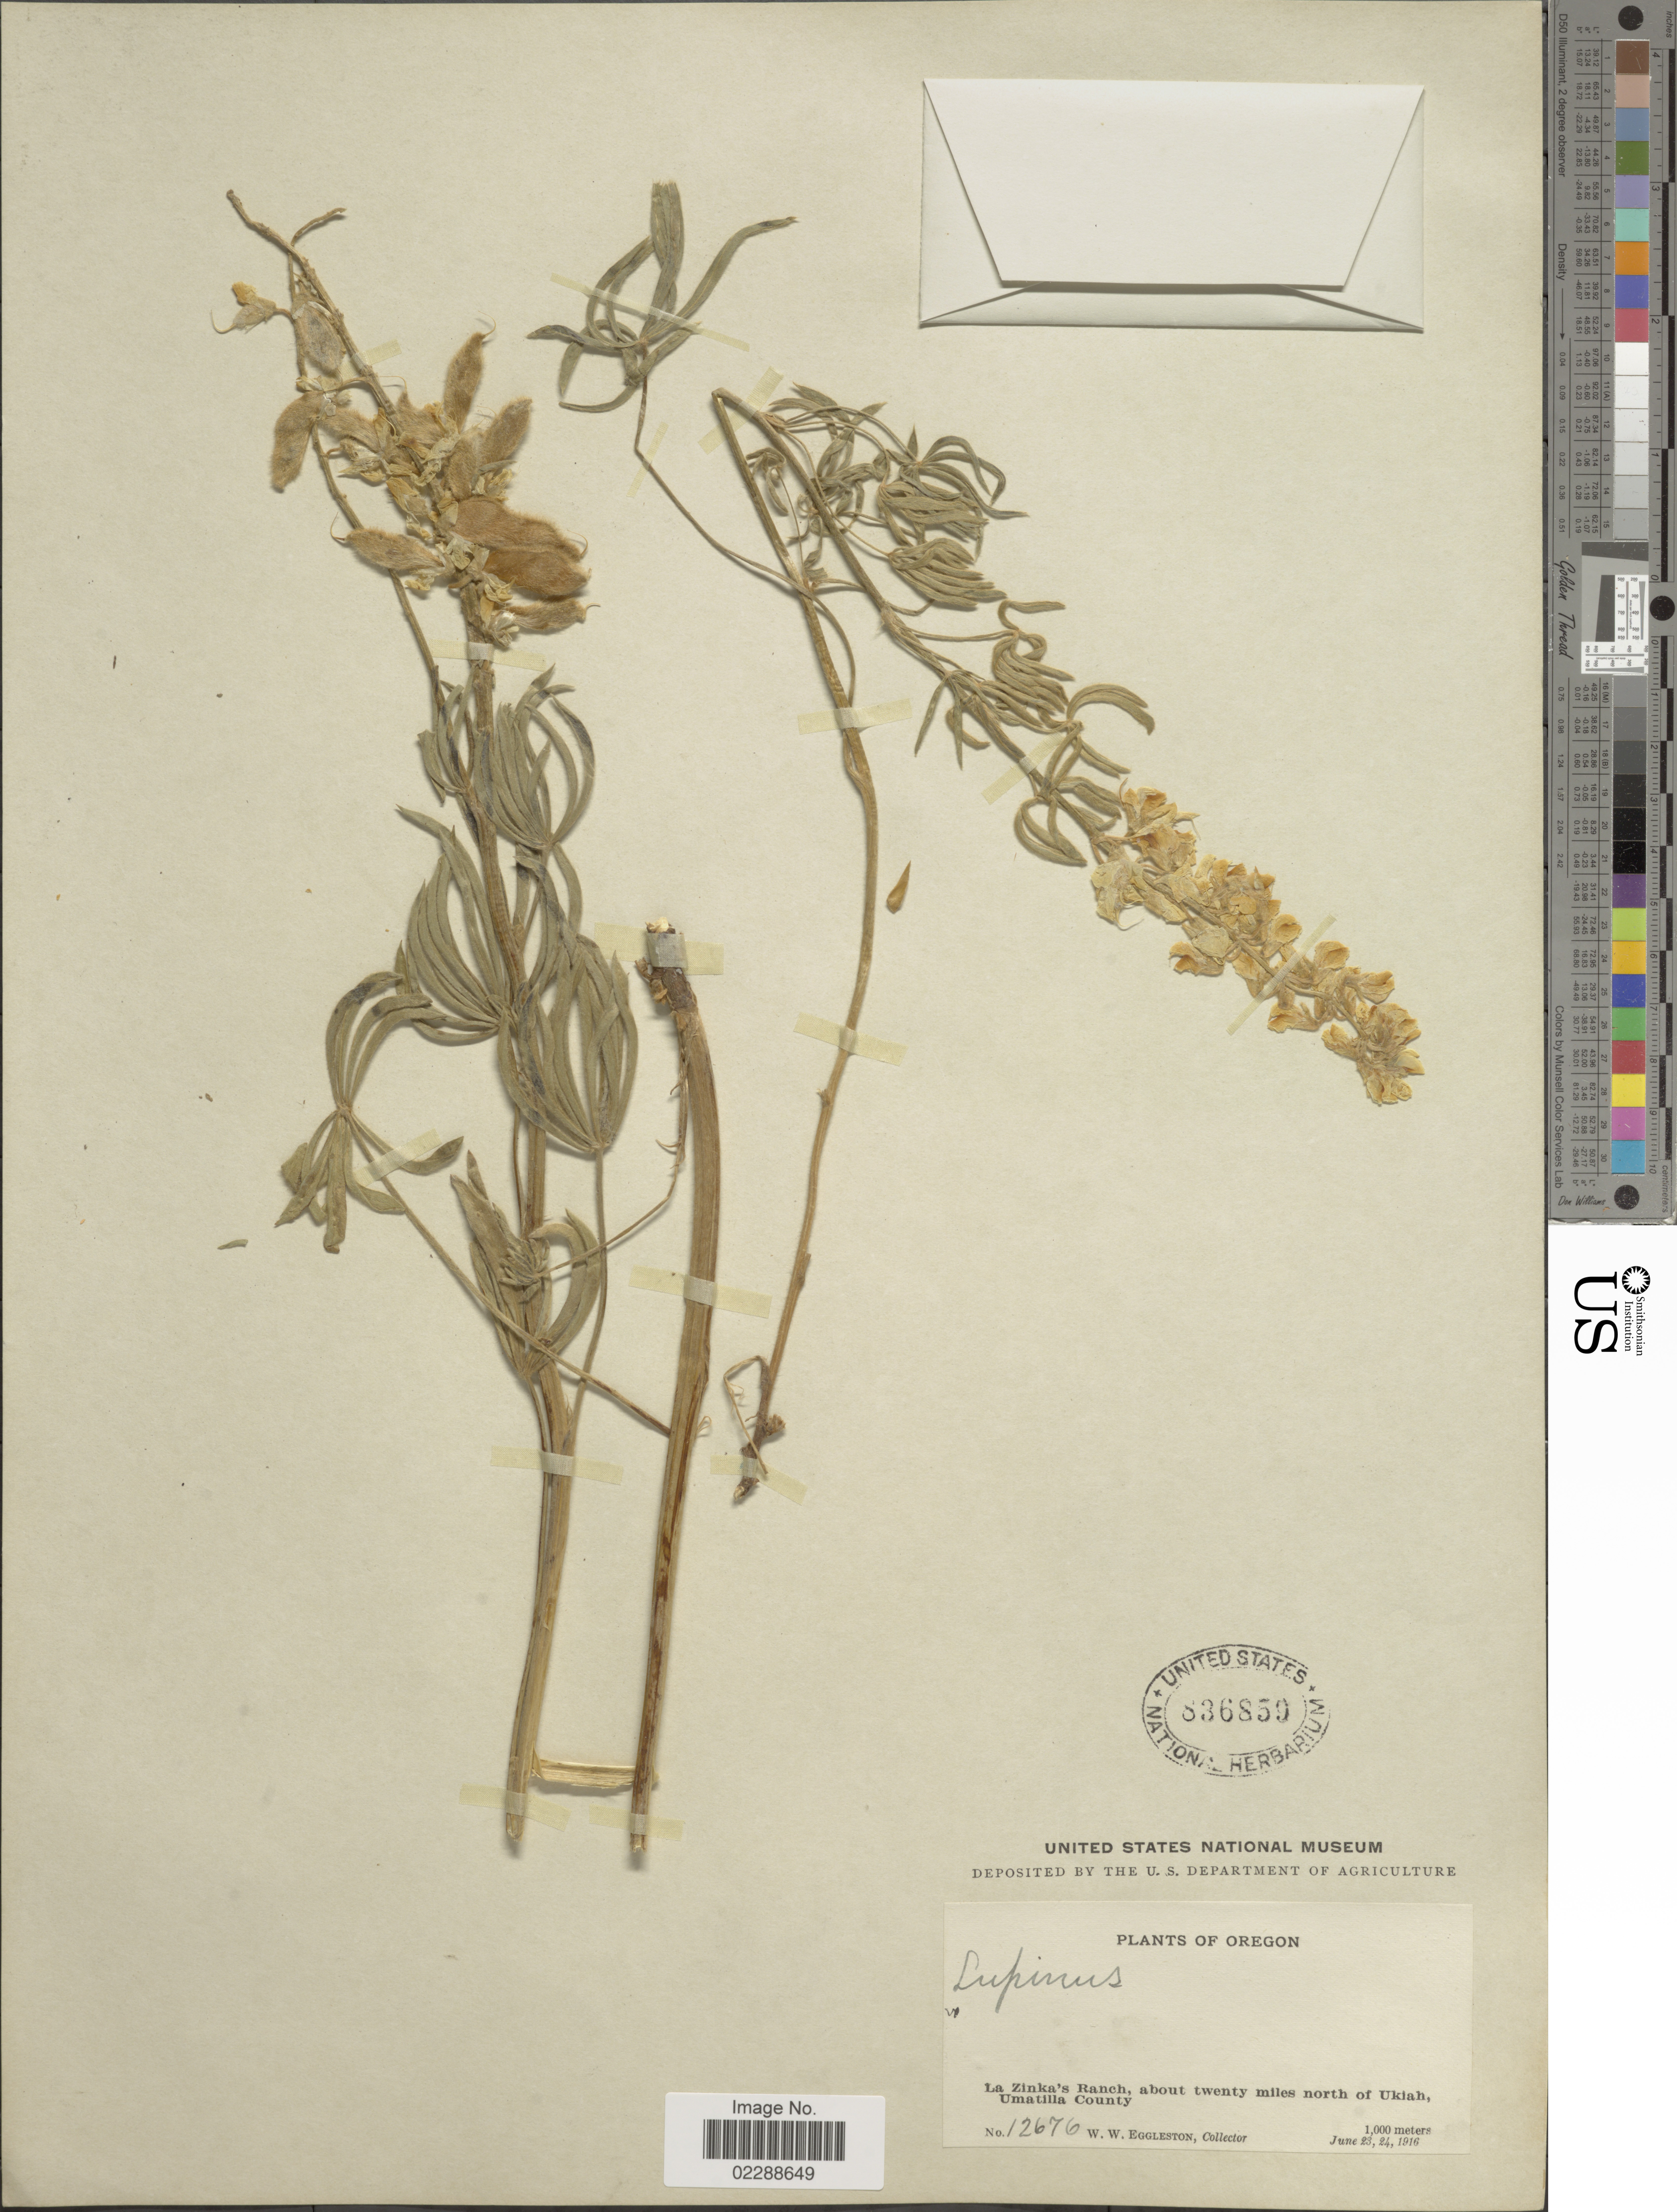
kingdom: Plantae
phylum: Tracheophyta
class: Magnoliopsida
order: Fabales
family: Fabaceae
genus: Lupinus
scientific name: Lupinus sp.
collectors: W. W. Eggleston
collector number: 12676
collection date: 1916-06-23/1916-06-24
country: United States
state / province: Oregon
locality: La Zinka's Ranch, about twenty miles north of Ukiah, Umatilla County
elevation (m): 1000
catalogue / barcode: US 836859